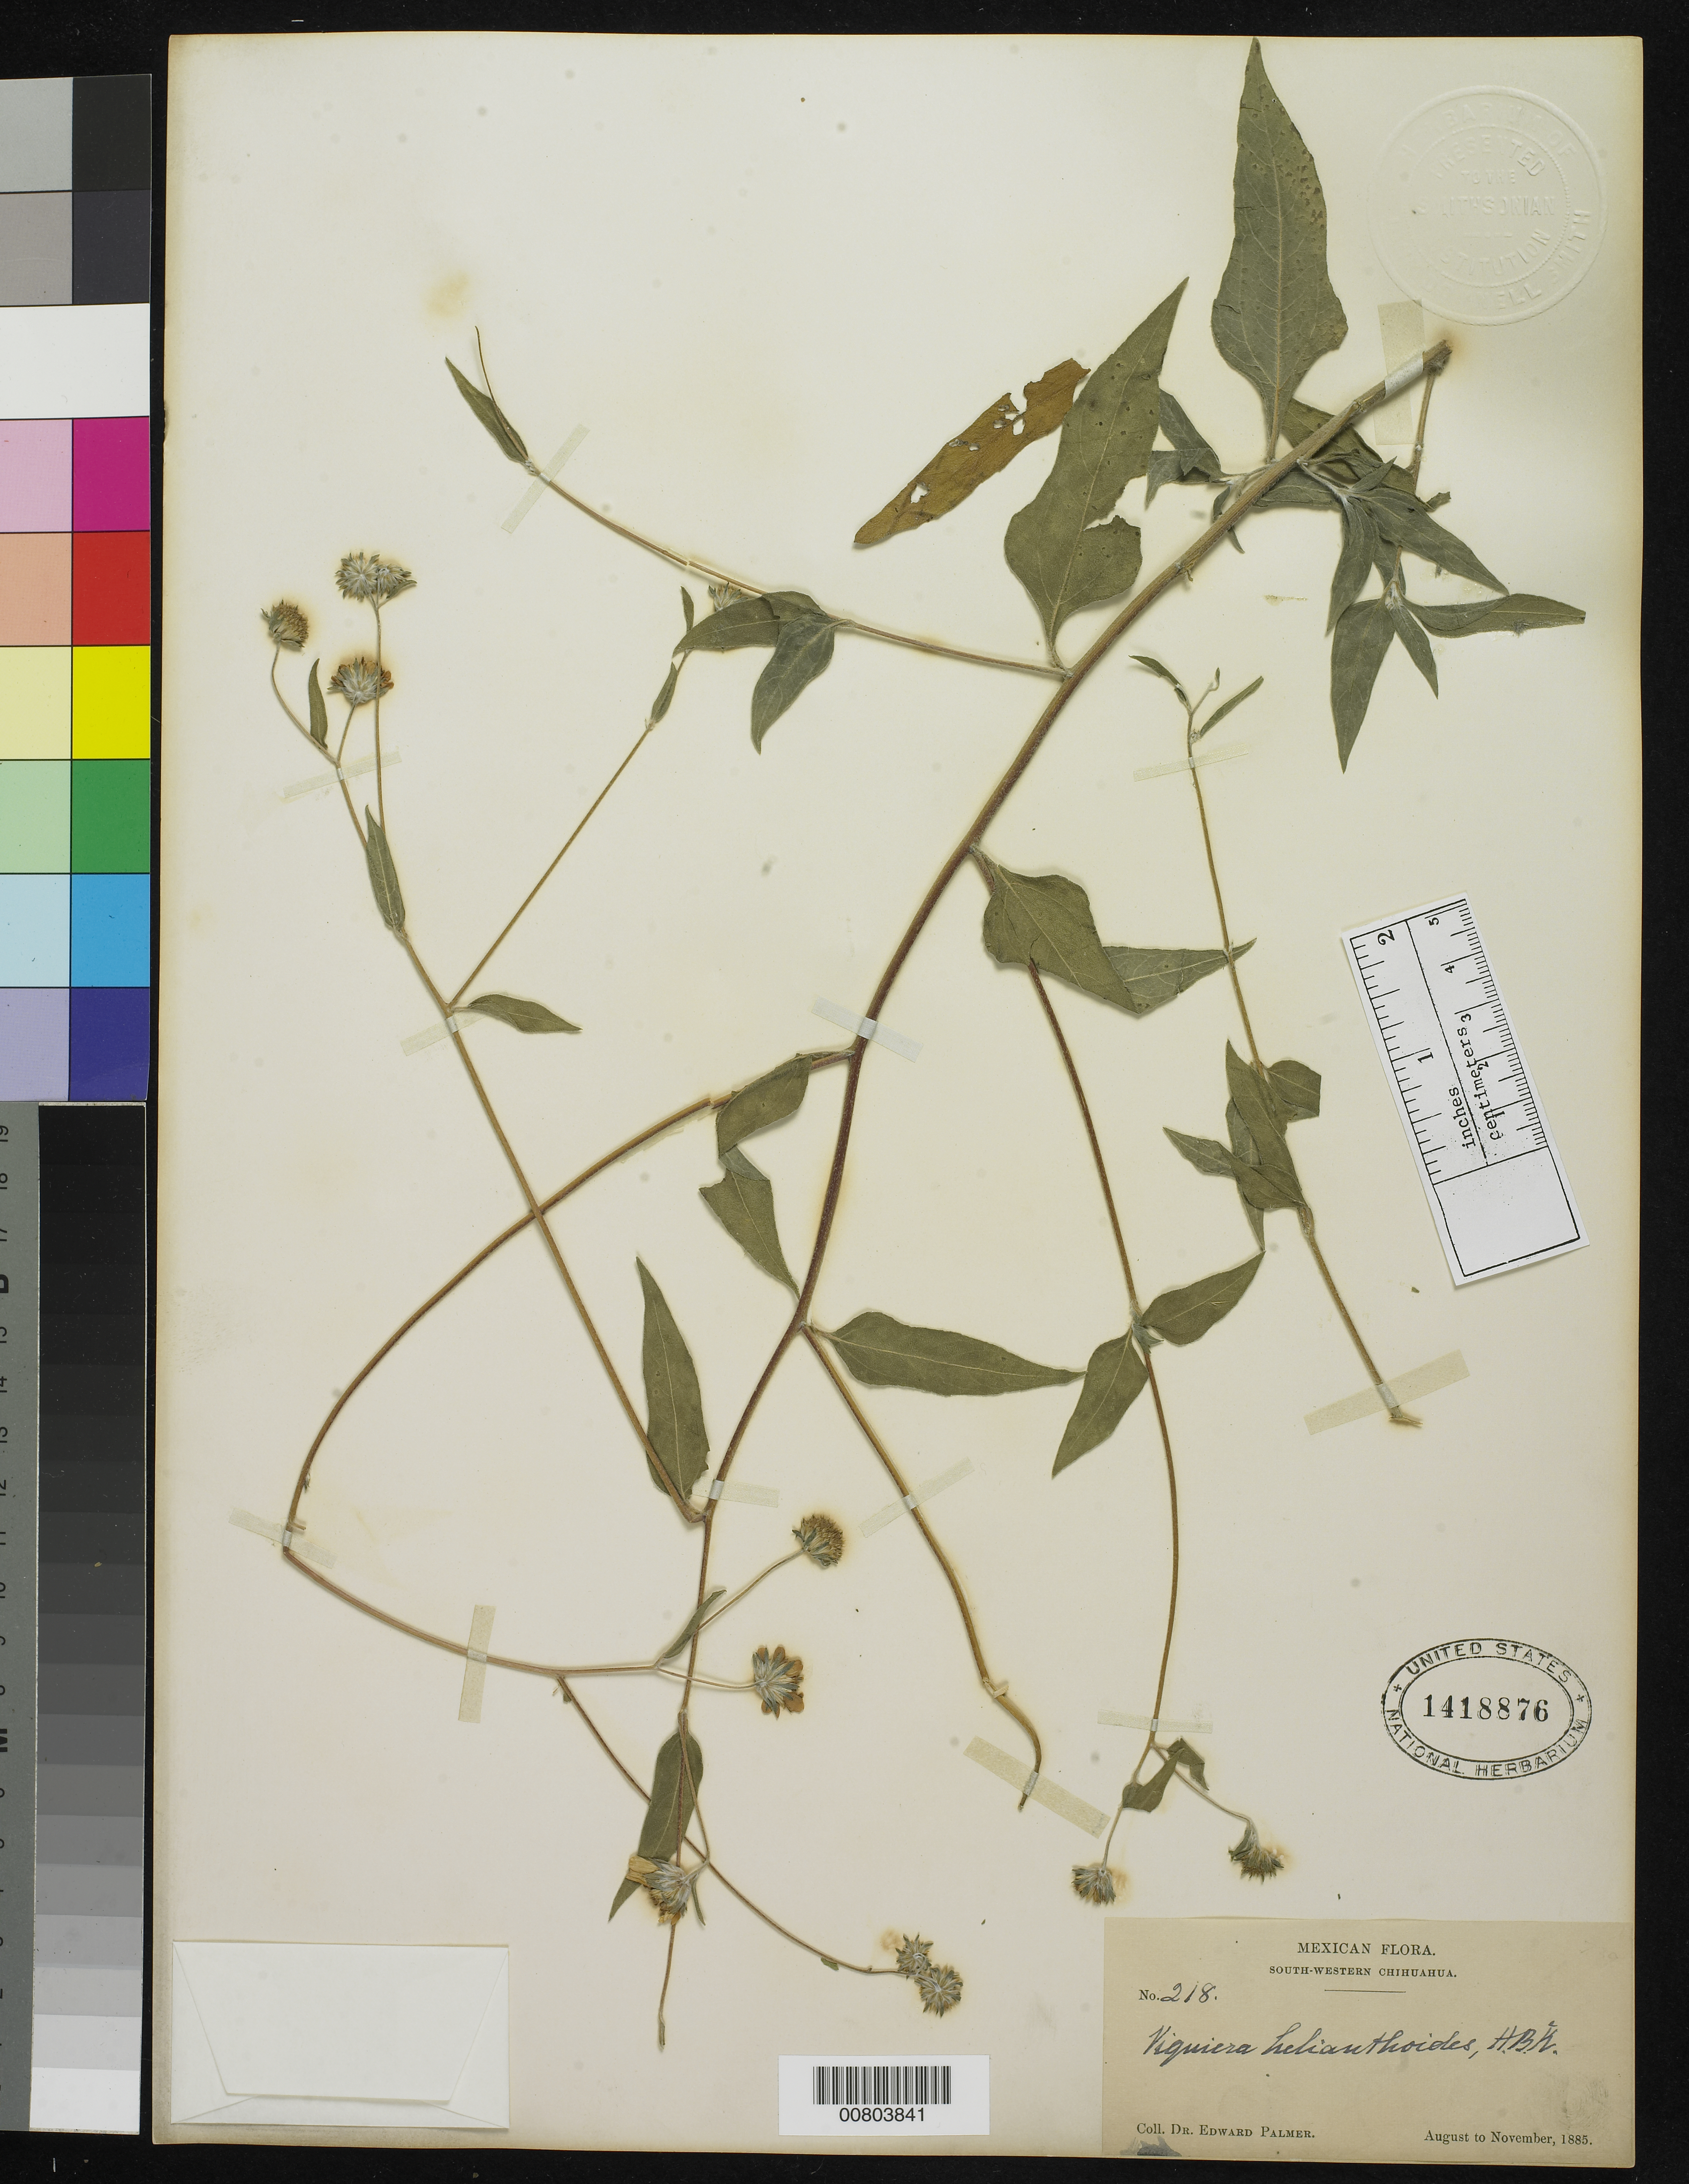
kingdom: Plantae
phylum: Tracheophyta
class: Magnoliopsida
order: Asterales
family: Asteraceae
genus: Viguiera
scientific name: Viguiera dentata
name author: (Cav.) Spreng.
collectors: E. Palmer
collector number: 218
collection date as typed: Aug 1885 to -- Nov 1885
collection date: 1885-08/1885-11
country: Mexico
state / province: Chihuahua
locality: South-Western Chihuahua.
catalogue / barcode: US 1418876